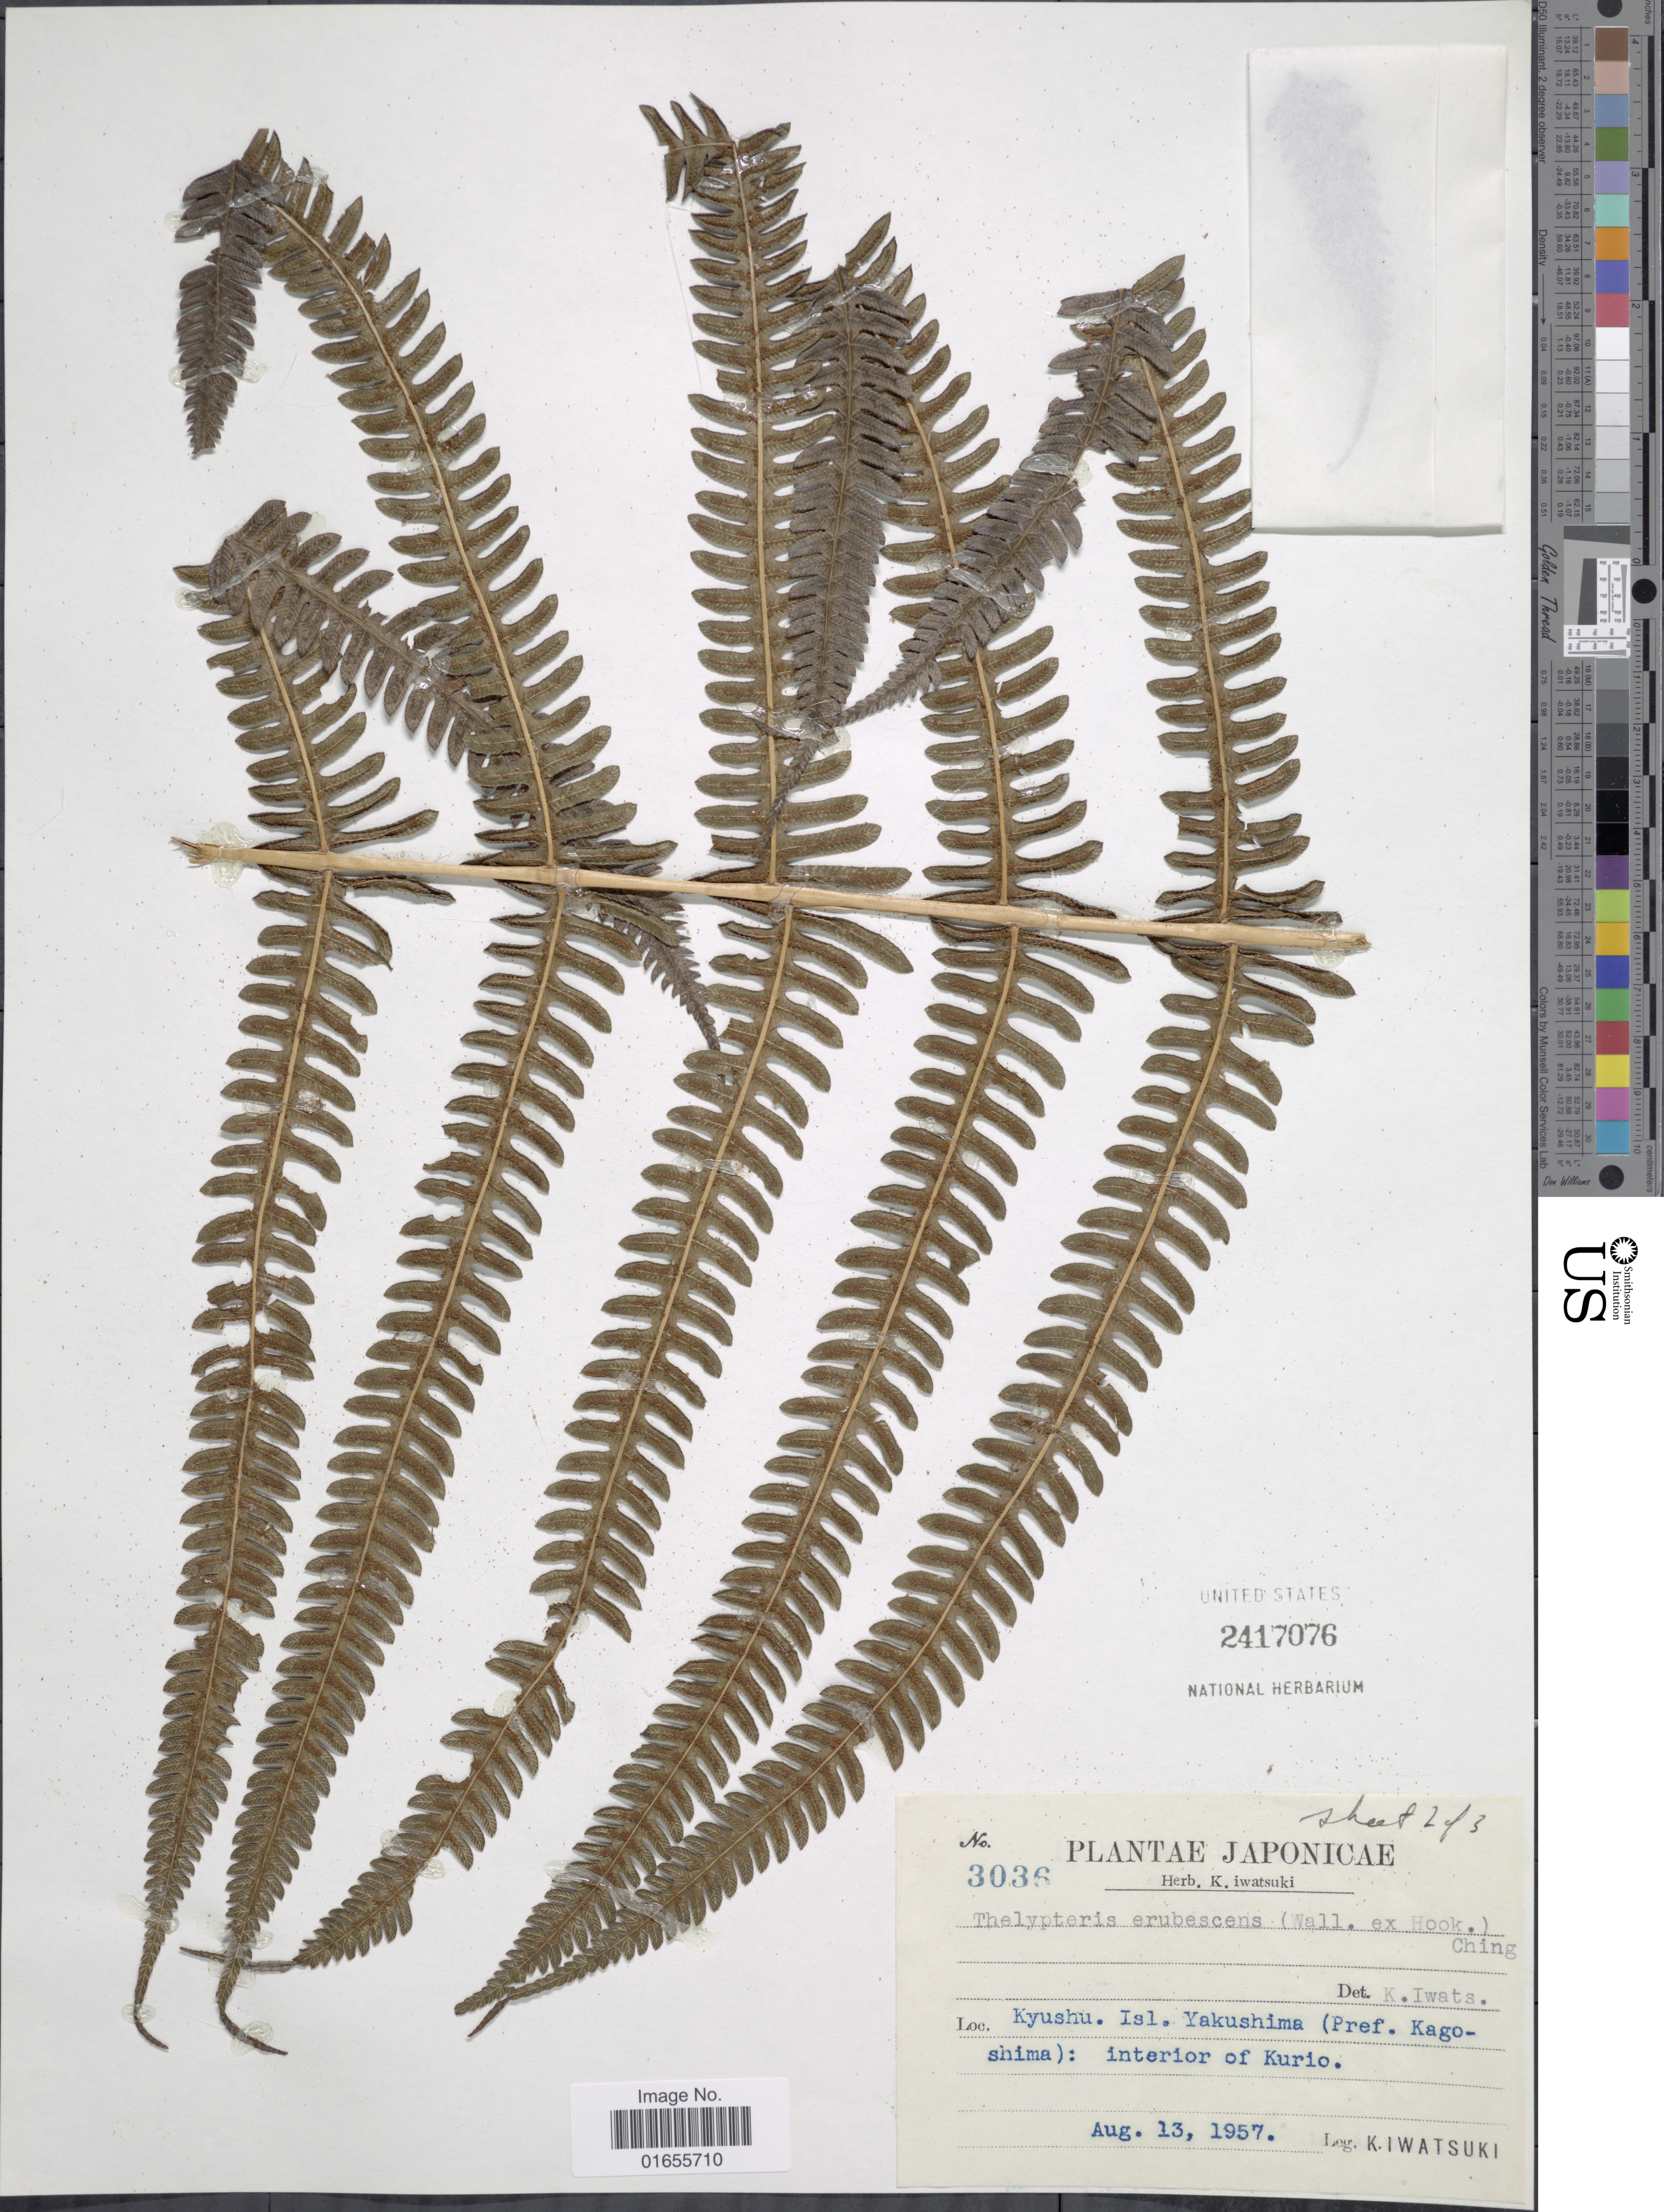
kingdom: Plantae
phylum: Tracheophyta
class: Polypodiopsida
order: Polypodiales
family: Thelypteridaceae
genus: Glaphyropteridopsis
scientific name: Glaphyropteridopsis erubescens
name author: (Wall. ex Hook.) Ching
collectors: K. Iwatsuki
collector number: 3036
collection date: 1957-08-13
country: Japan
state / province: Kagosima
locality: Kyushu, Isl. Yakushima : interior of Kurio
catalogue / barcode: US 2417076